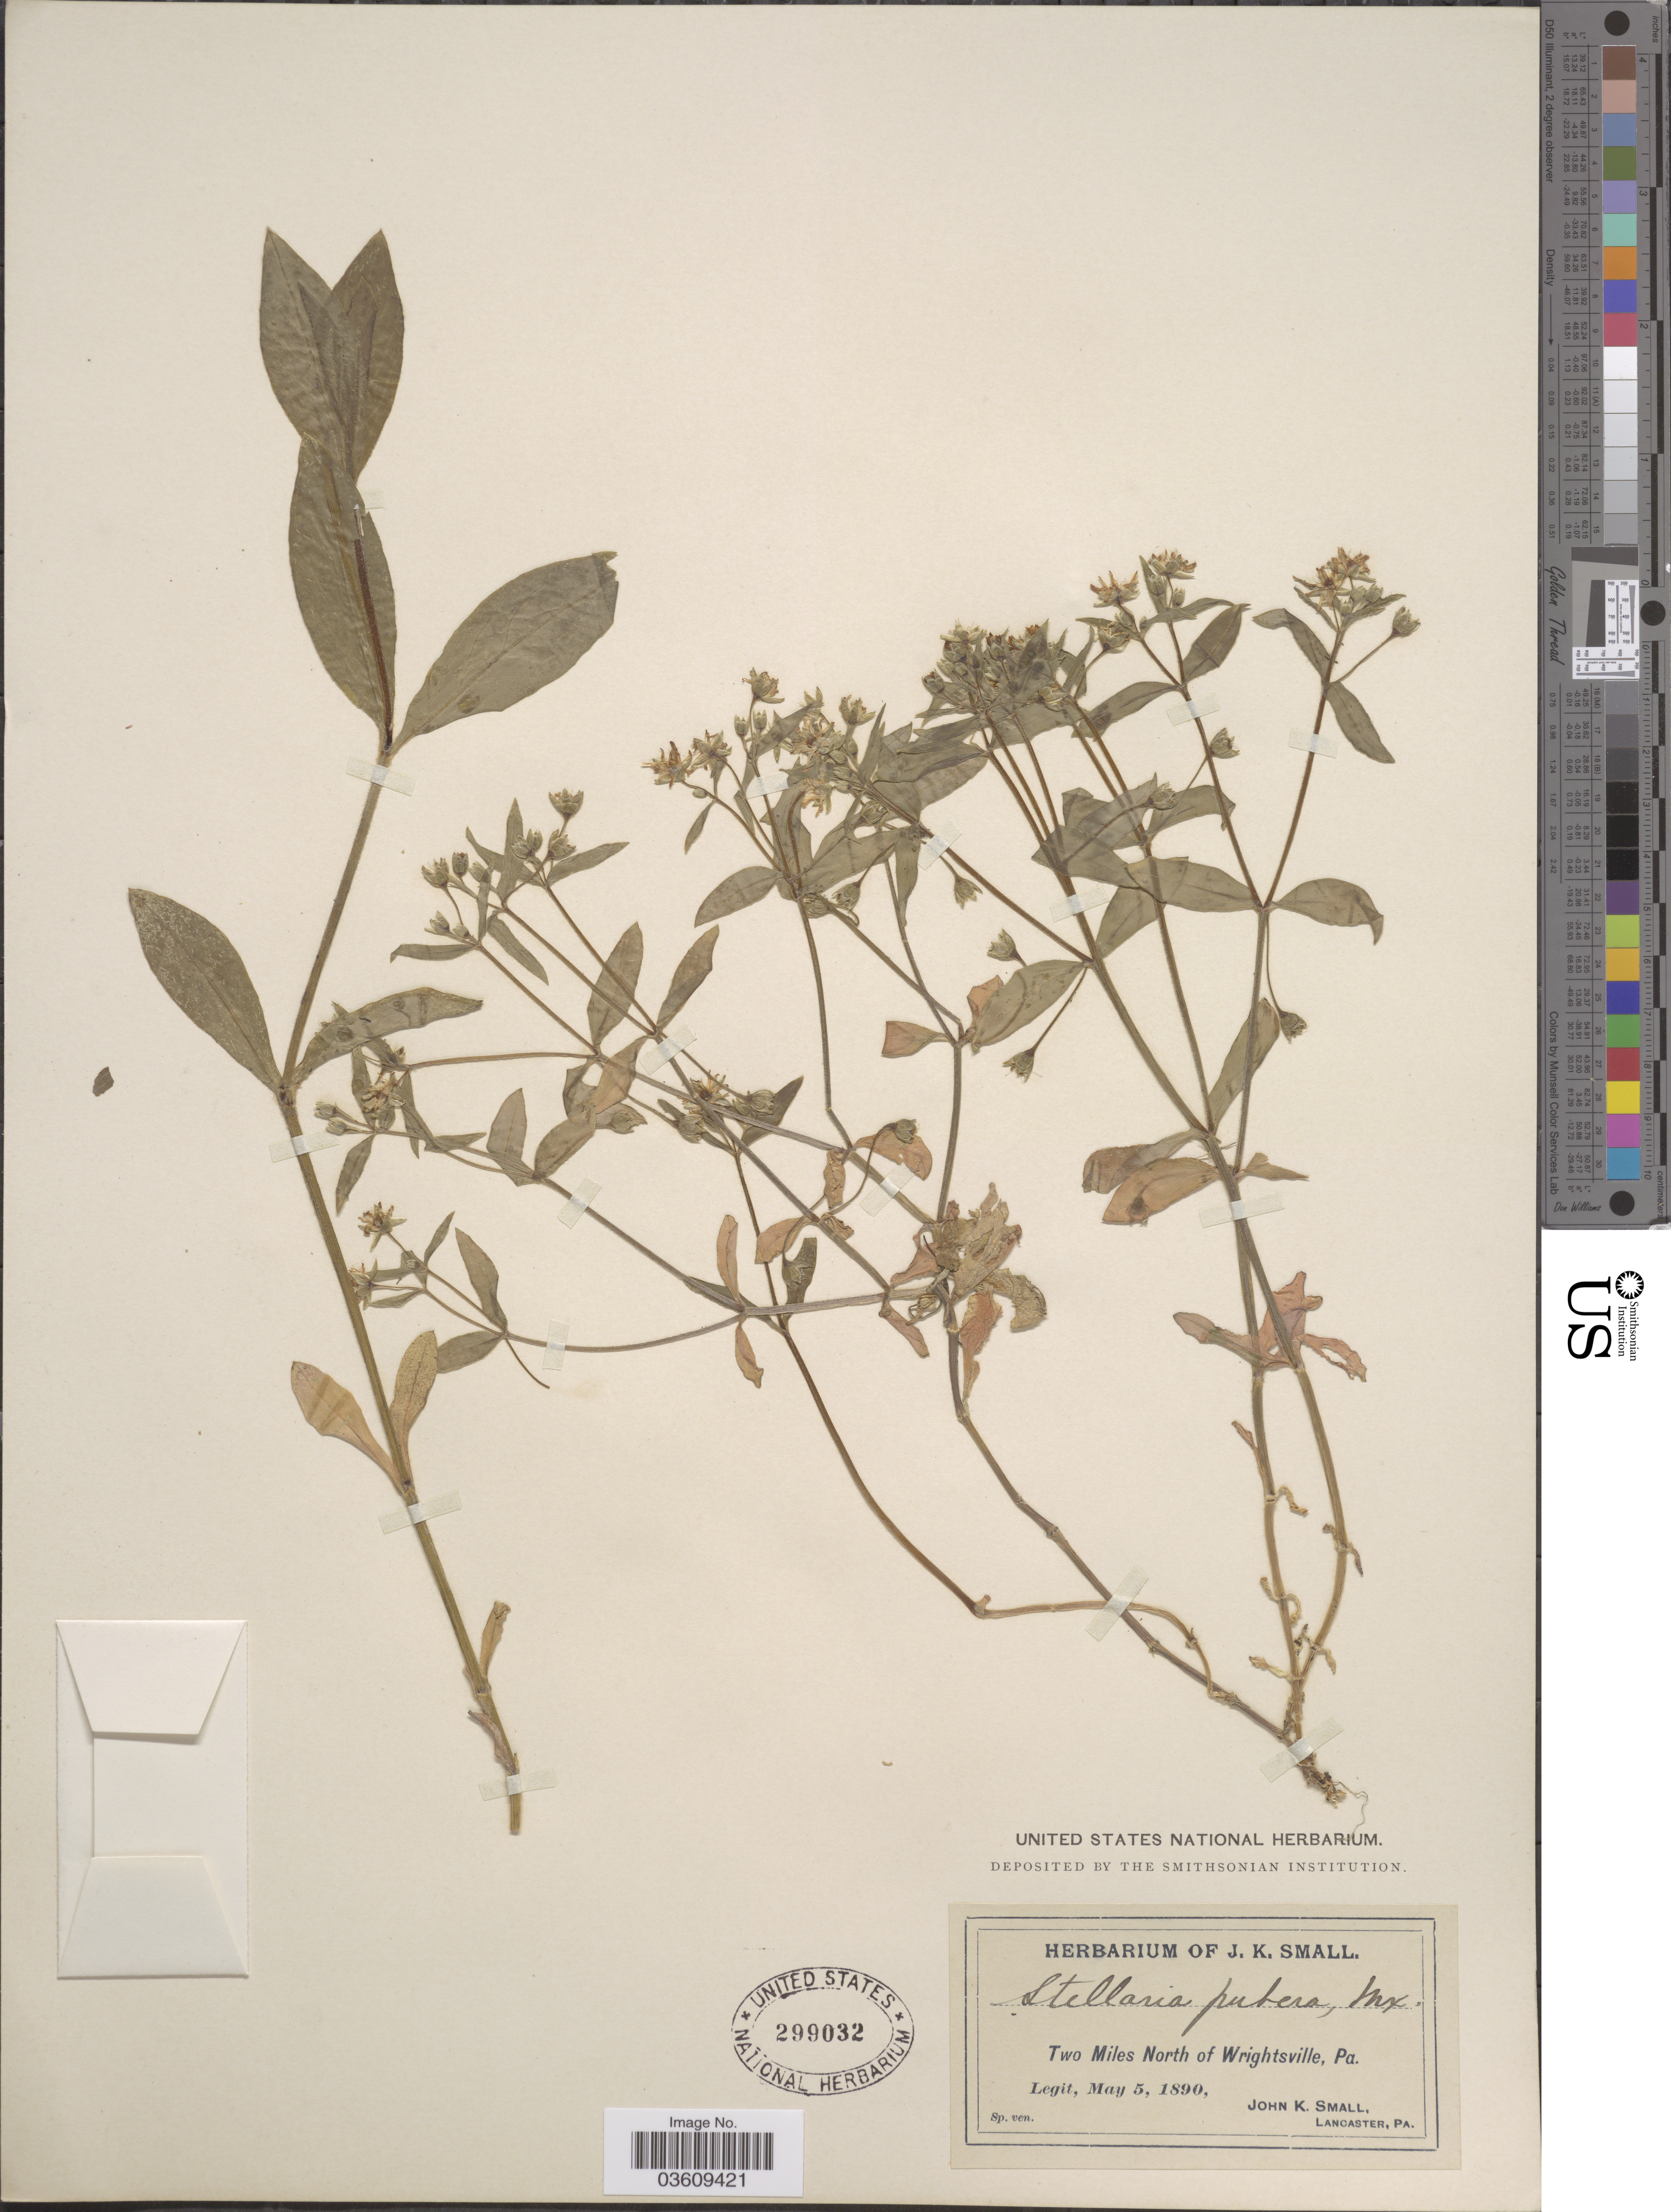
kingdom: Plantae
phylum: Tracheophyta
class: Magnoliopsida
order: Caryophyllales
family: Caryophyllaceae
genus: Stellaria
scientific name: Stellaria pubera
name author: Michx.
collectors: J. K. Small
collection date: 1890-05-05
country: United States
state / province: Pennsylvania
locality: Two Miles North of Wrightsville.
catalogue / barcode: US 299032